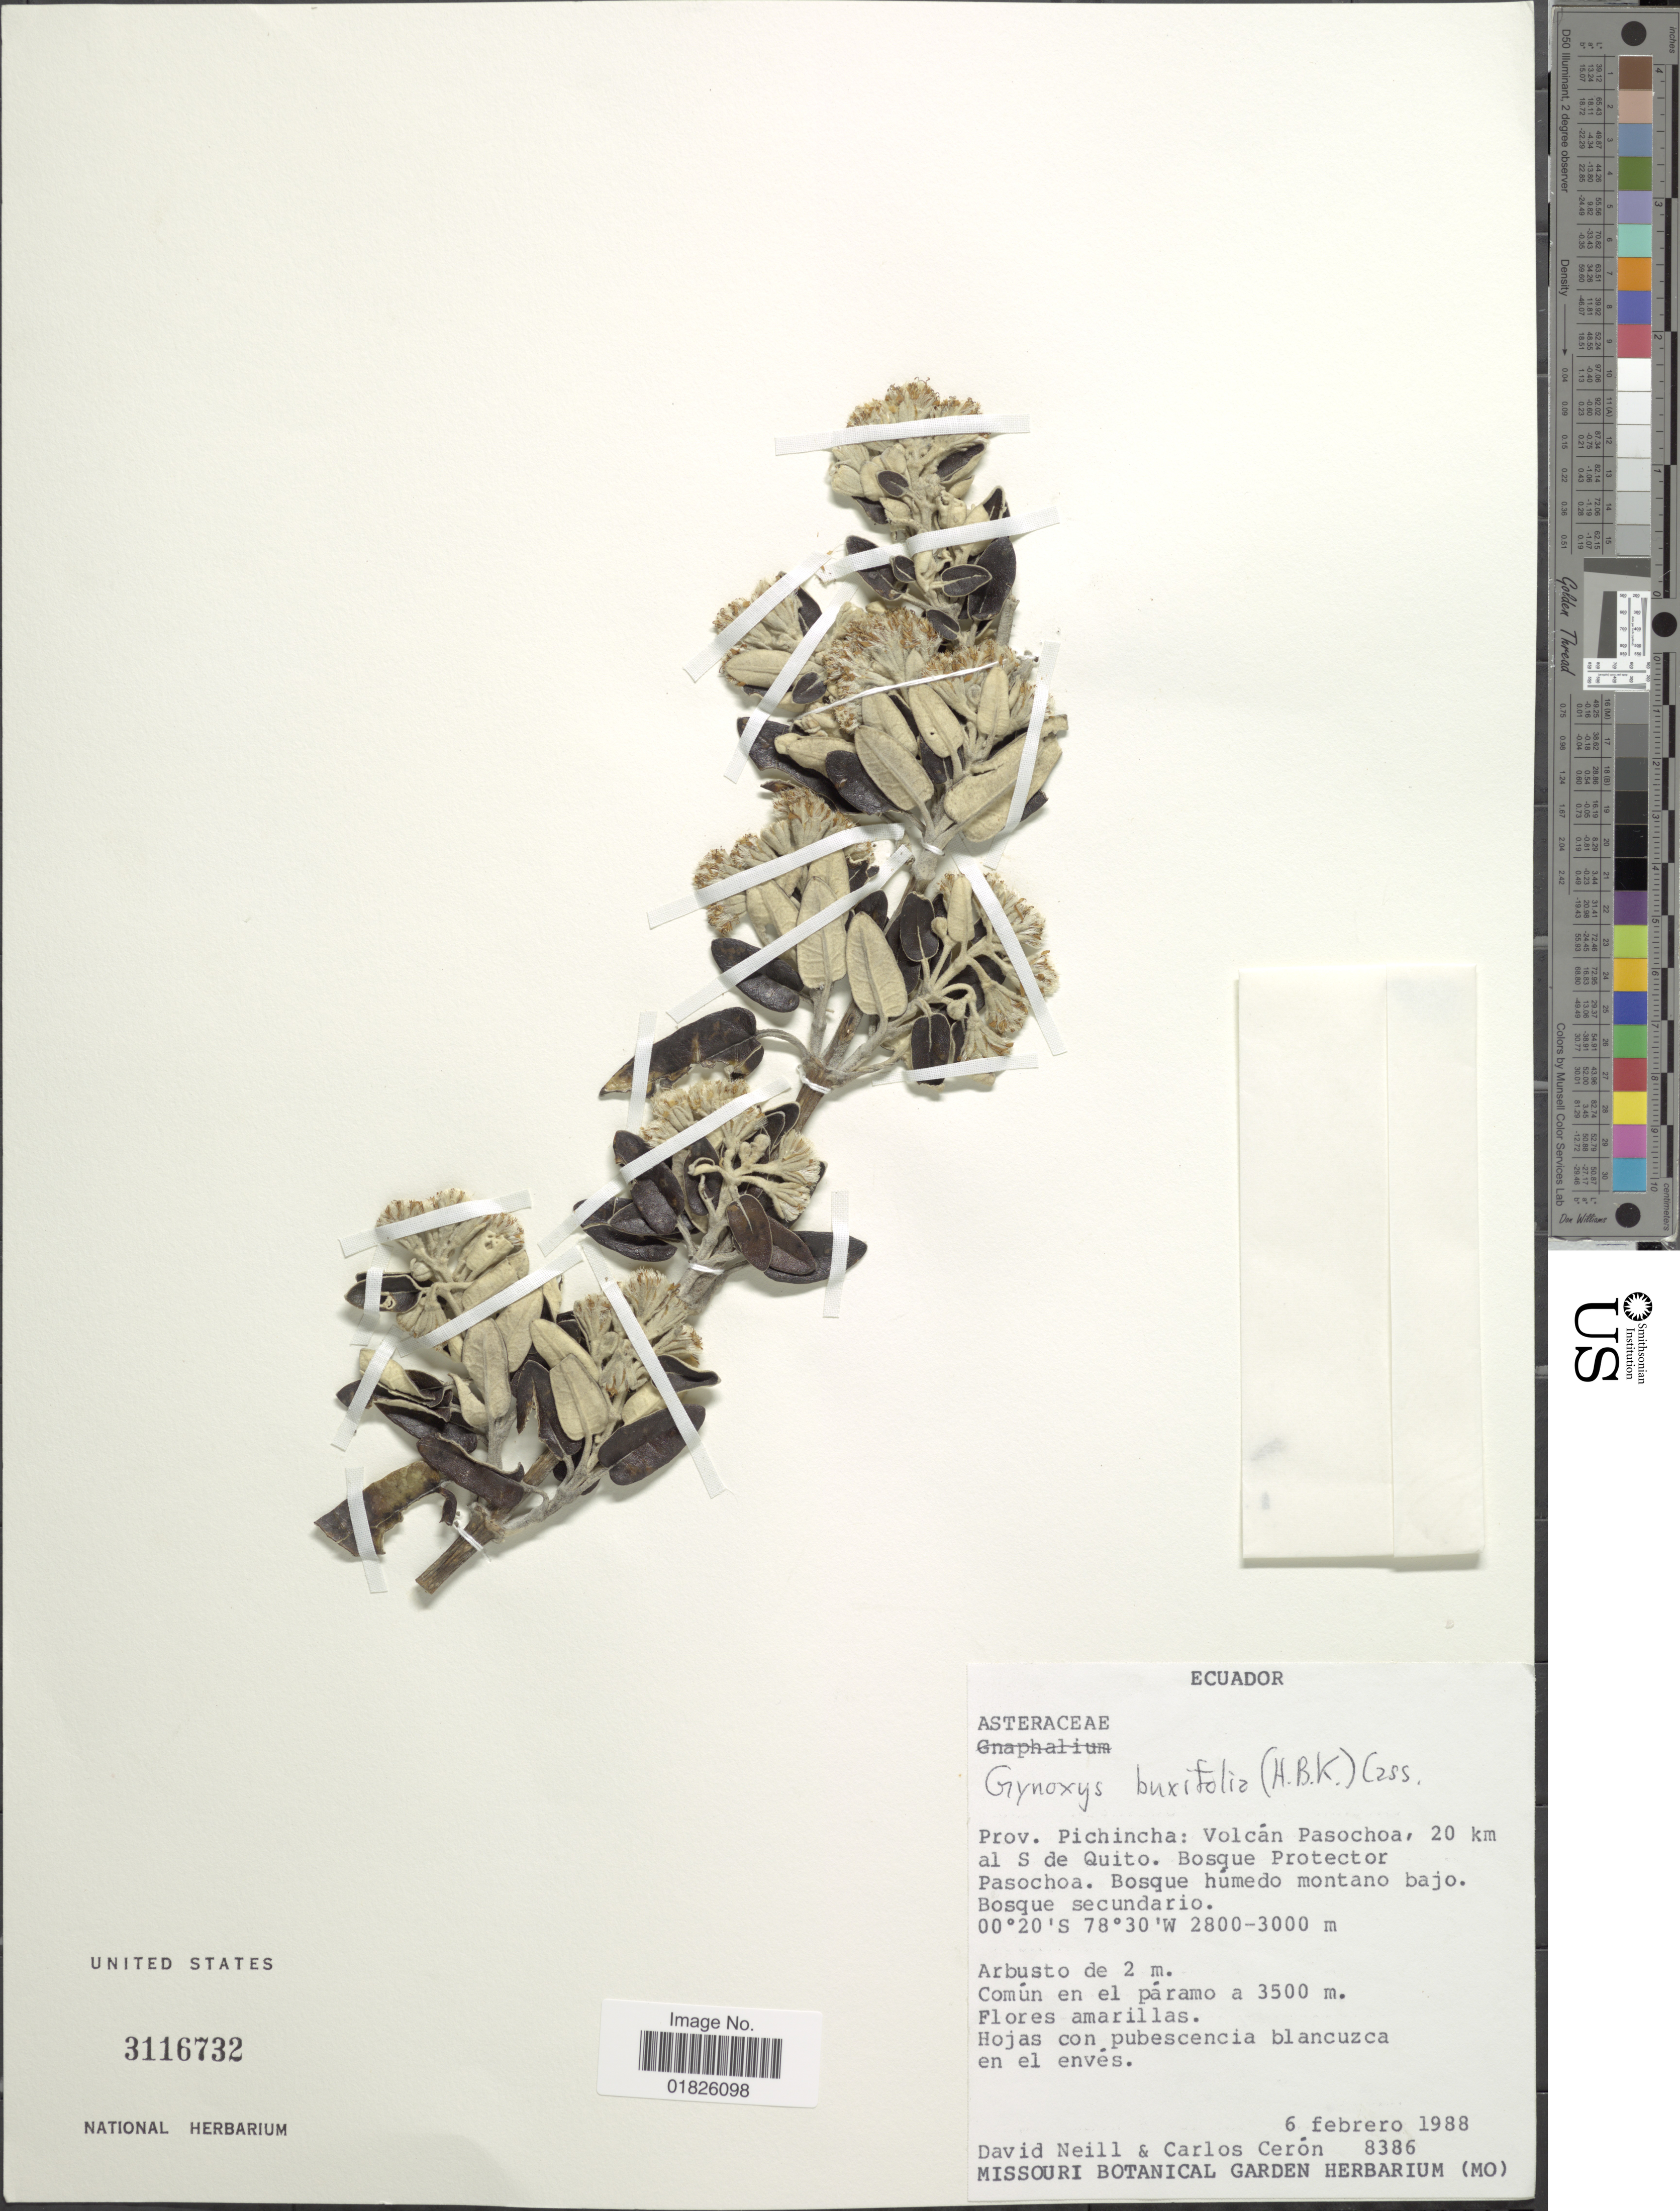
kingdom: Plantae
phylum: Tracheophyta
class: Magnoliopsida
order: Asterales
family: Asteraceae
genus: Gynoxys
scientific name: Gynoxys buxifolia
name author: (Kunth) Cass.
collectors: D. A. Neill & C. E. Cerón M.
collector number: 8386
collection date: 1988-02-06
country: Ecuador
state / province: Pichincha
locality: Volcan Pasochoa, 20 km al S de Quito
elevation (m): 2800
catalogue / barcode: US 3116732